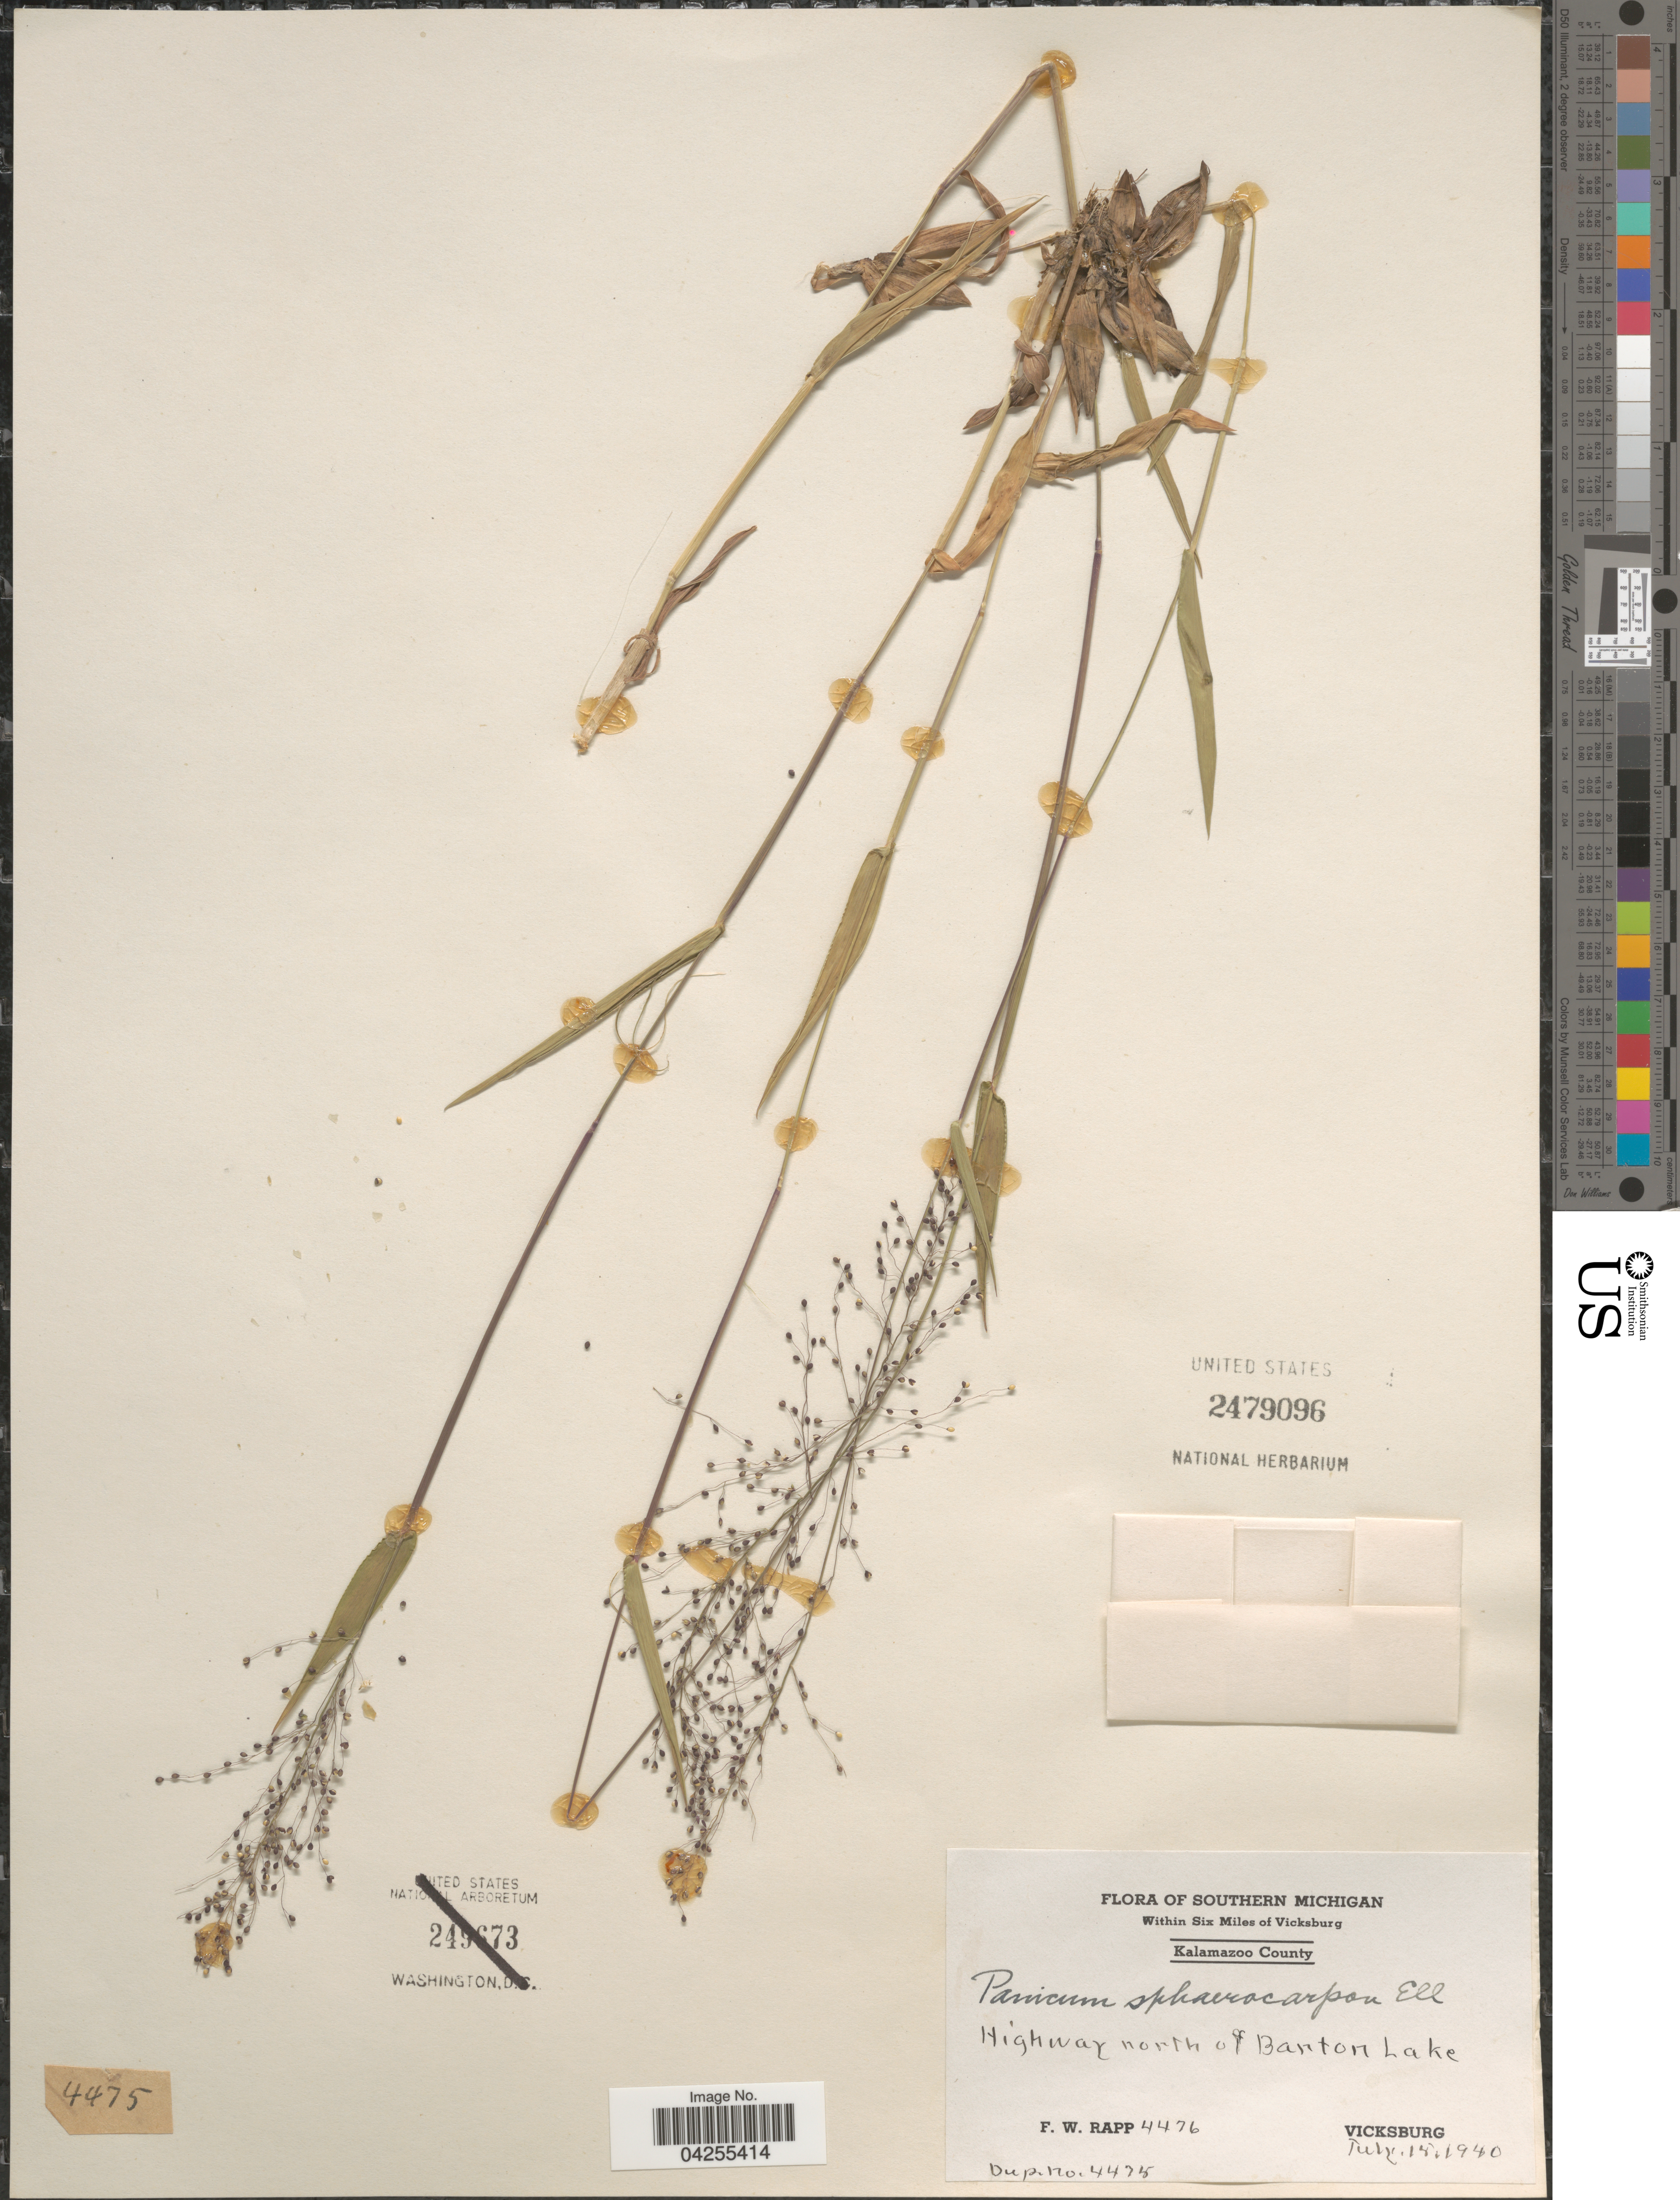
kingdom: Plantae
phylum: Tracheophyta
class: Liliopsida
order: Poales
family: Poaceae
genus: Dichanthelium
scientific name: Dichanthelium dichotomum var. dichotomum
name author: (L.) Gould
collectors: F. Rapp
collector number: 4476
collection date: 1940-07-15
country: United States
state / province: Michigan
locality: Southern Michigan. Within Six Miles of Vicksburg. Kalamazoo County. Highway north of Barton Lake. Vicksburg.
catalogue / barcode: US 2479096